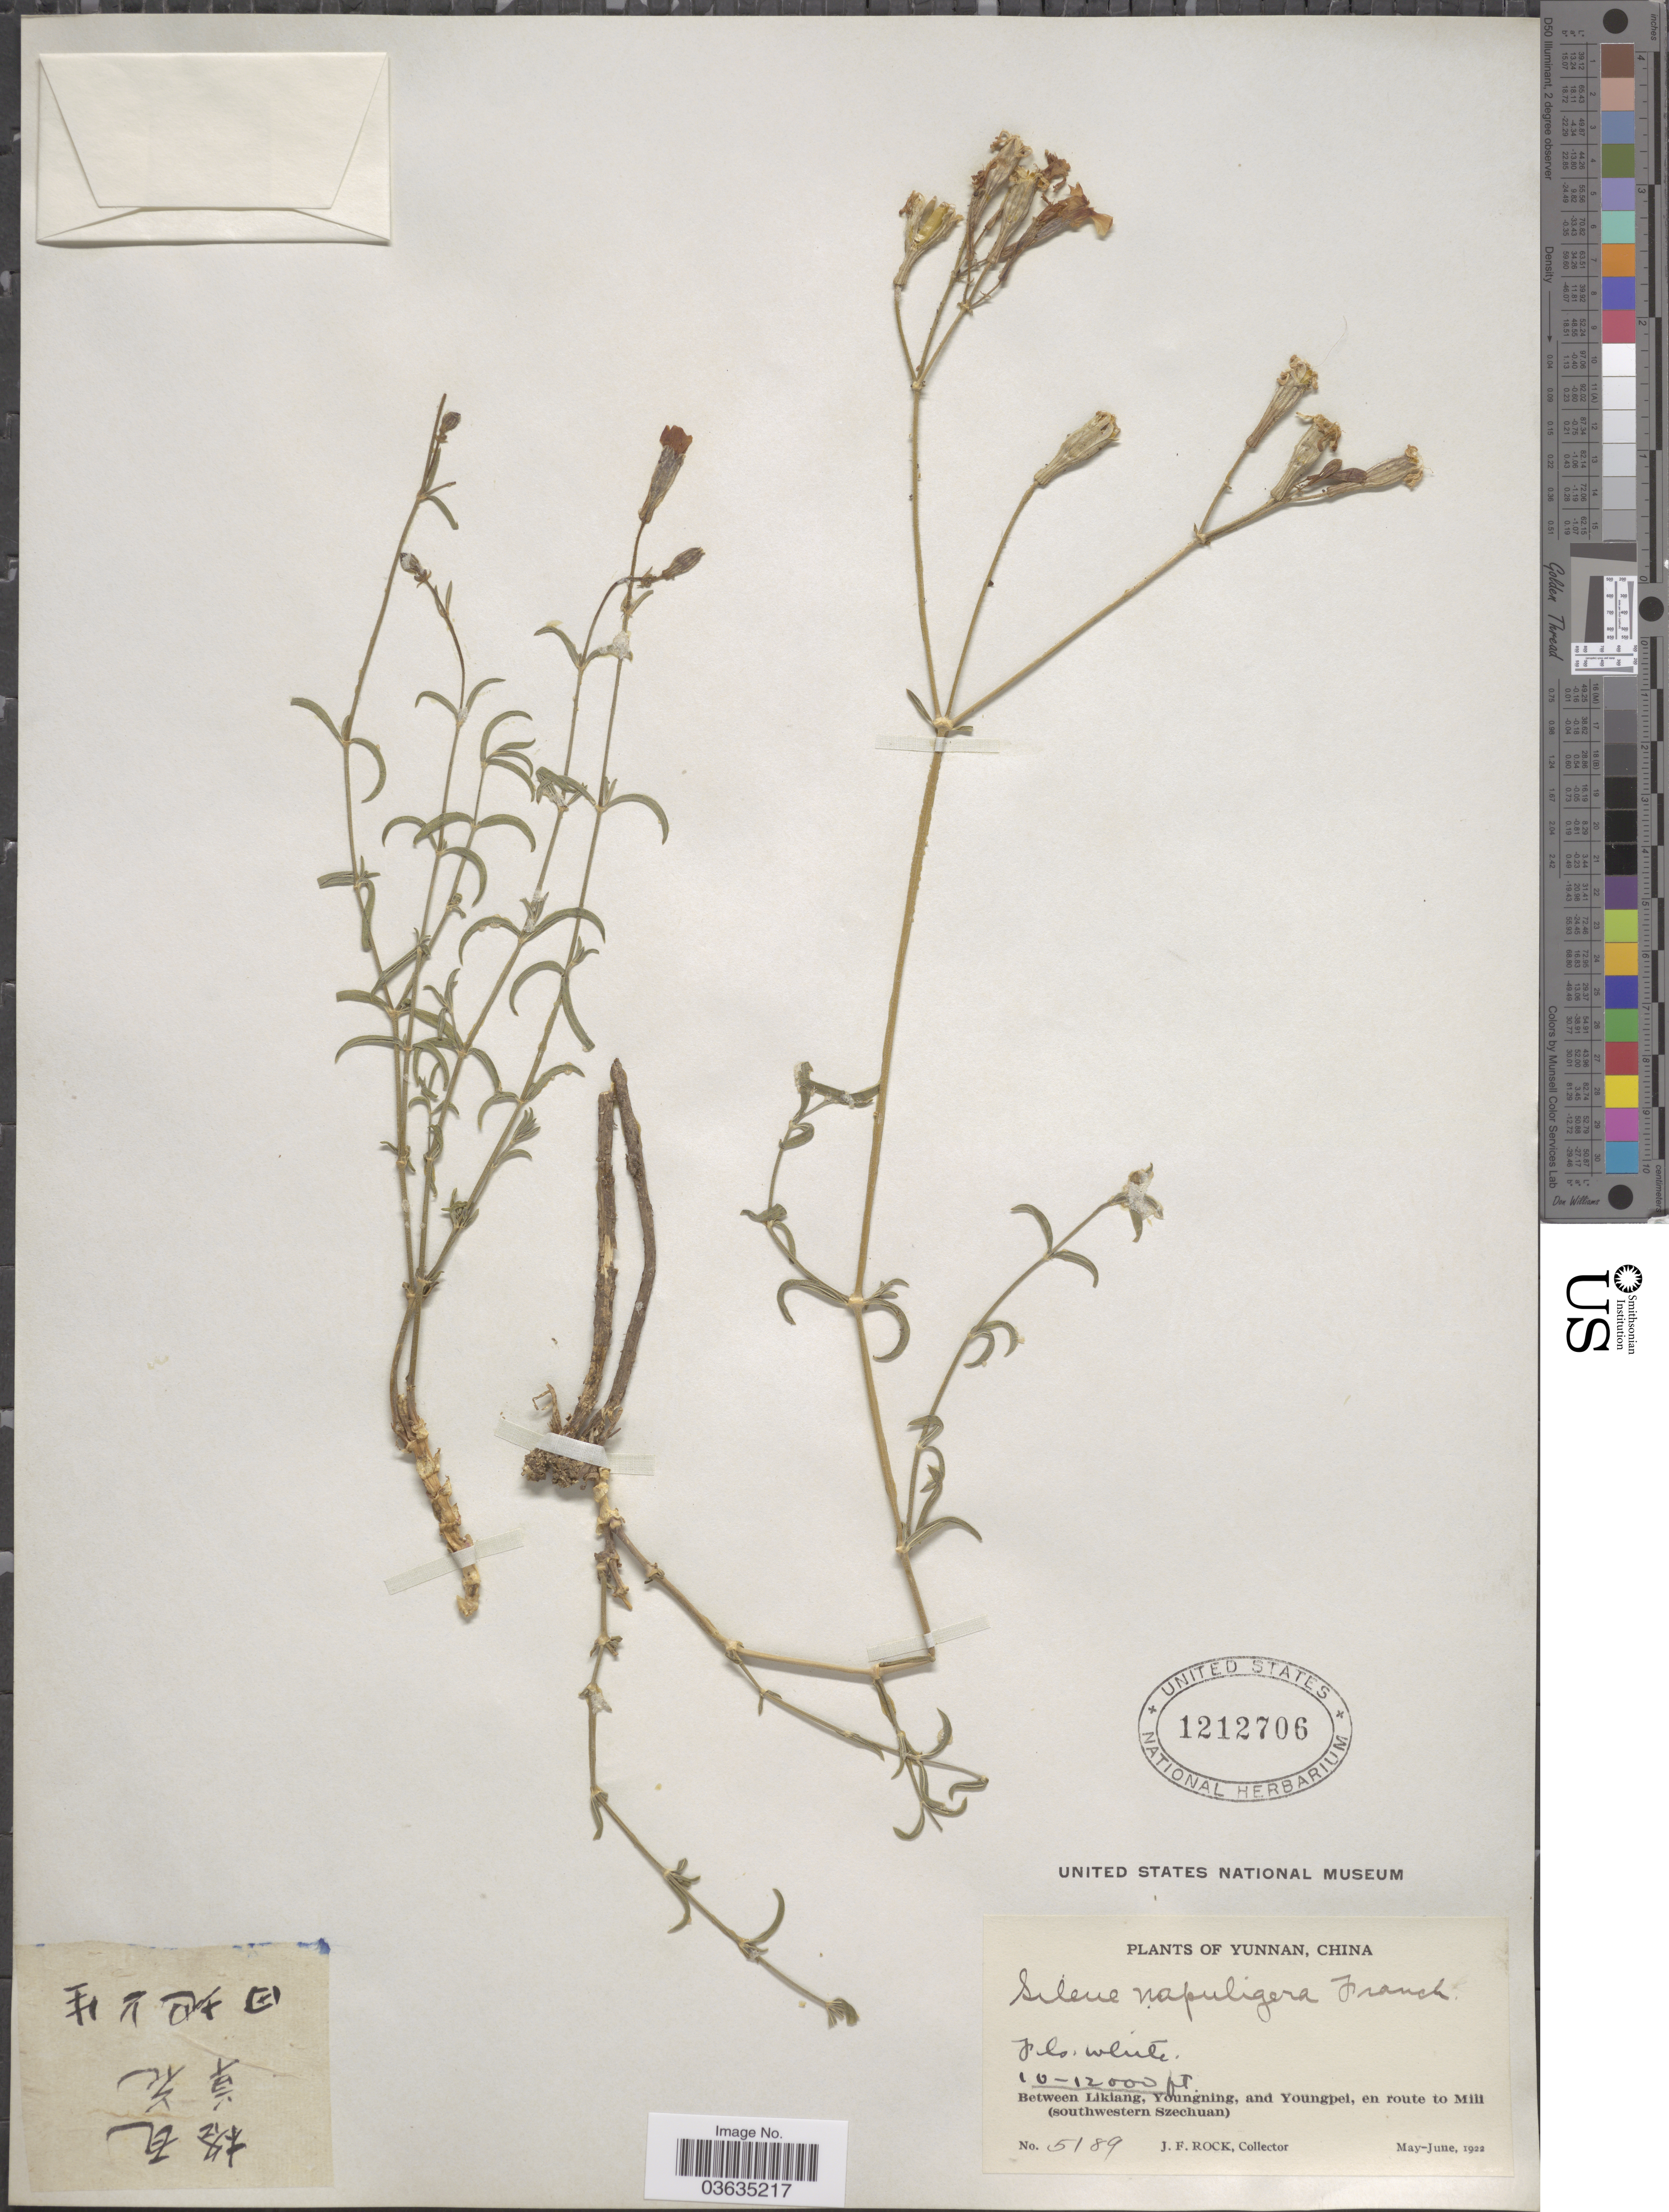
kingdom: Plantae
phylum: Tracheophyta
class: Magnoliopsida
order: Caryophyllales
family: Caryophyllaceae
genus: Silene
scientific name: Silene napuligera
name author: Franch.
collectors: J. Rock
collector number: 5189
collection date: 1922-05/1922-06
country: China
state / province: Yunnan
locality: Between Likiang, Youngning, and Youngpei, en route to Mili (southwestern Szechuan).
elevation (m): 3048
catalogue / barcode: US 1212706